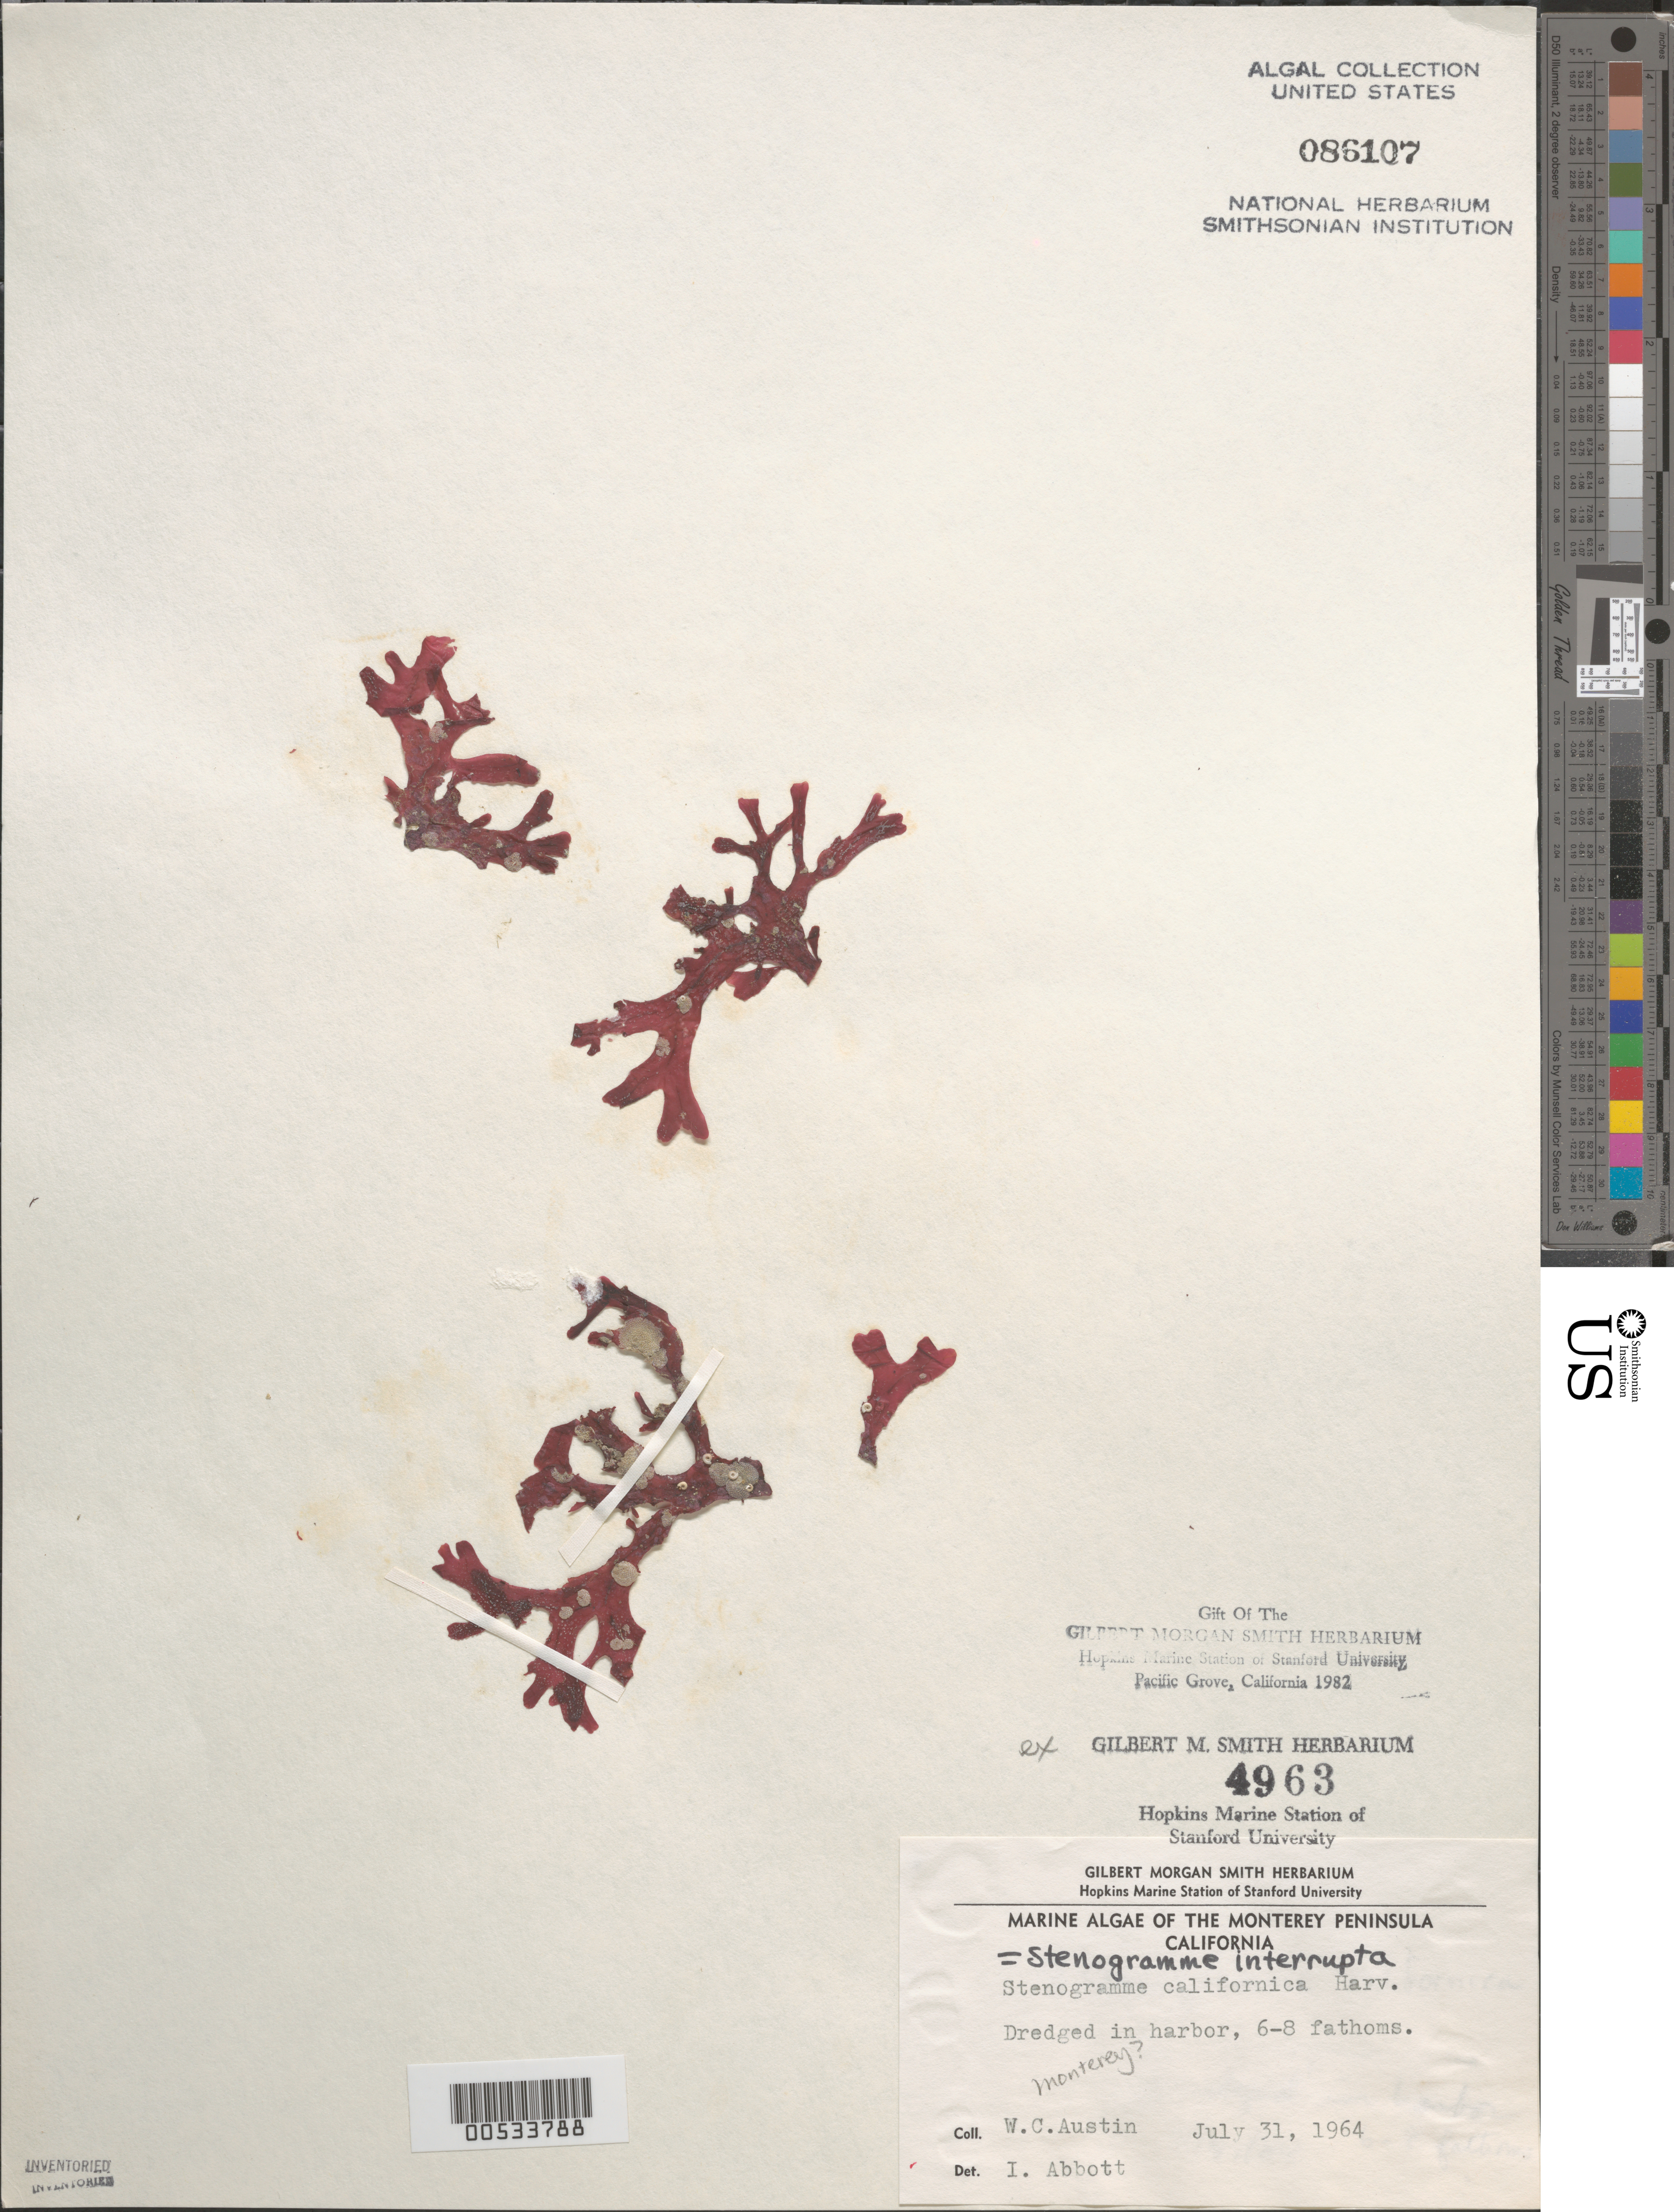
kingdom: Plantae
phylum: Rhodophyta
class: Florideophyceae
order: Gigartinales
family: Phyllophoraceae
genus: Stenogramma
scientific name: Stenogramma interruptum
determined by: Abbott, Isabella A.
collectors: W. Austin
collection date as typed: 31 Jul 1964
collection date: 1964-07-31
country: United States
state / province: California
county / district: Monterey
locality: Monterey Harbor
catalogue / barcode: US 86107